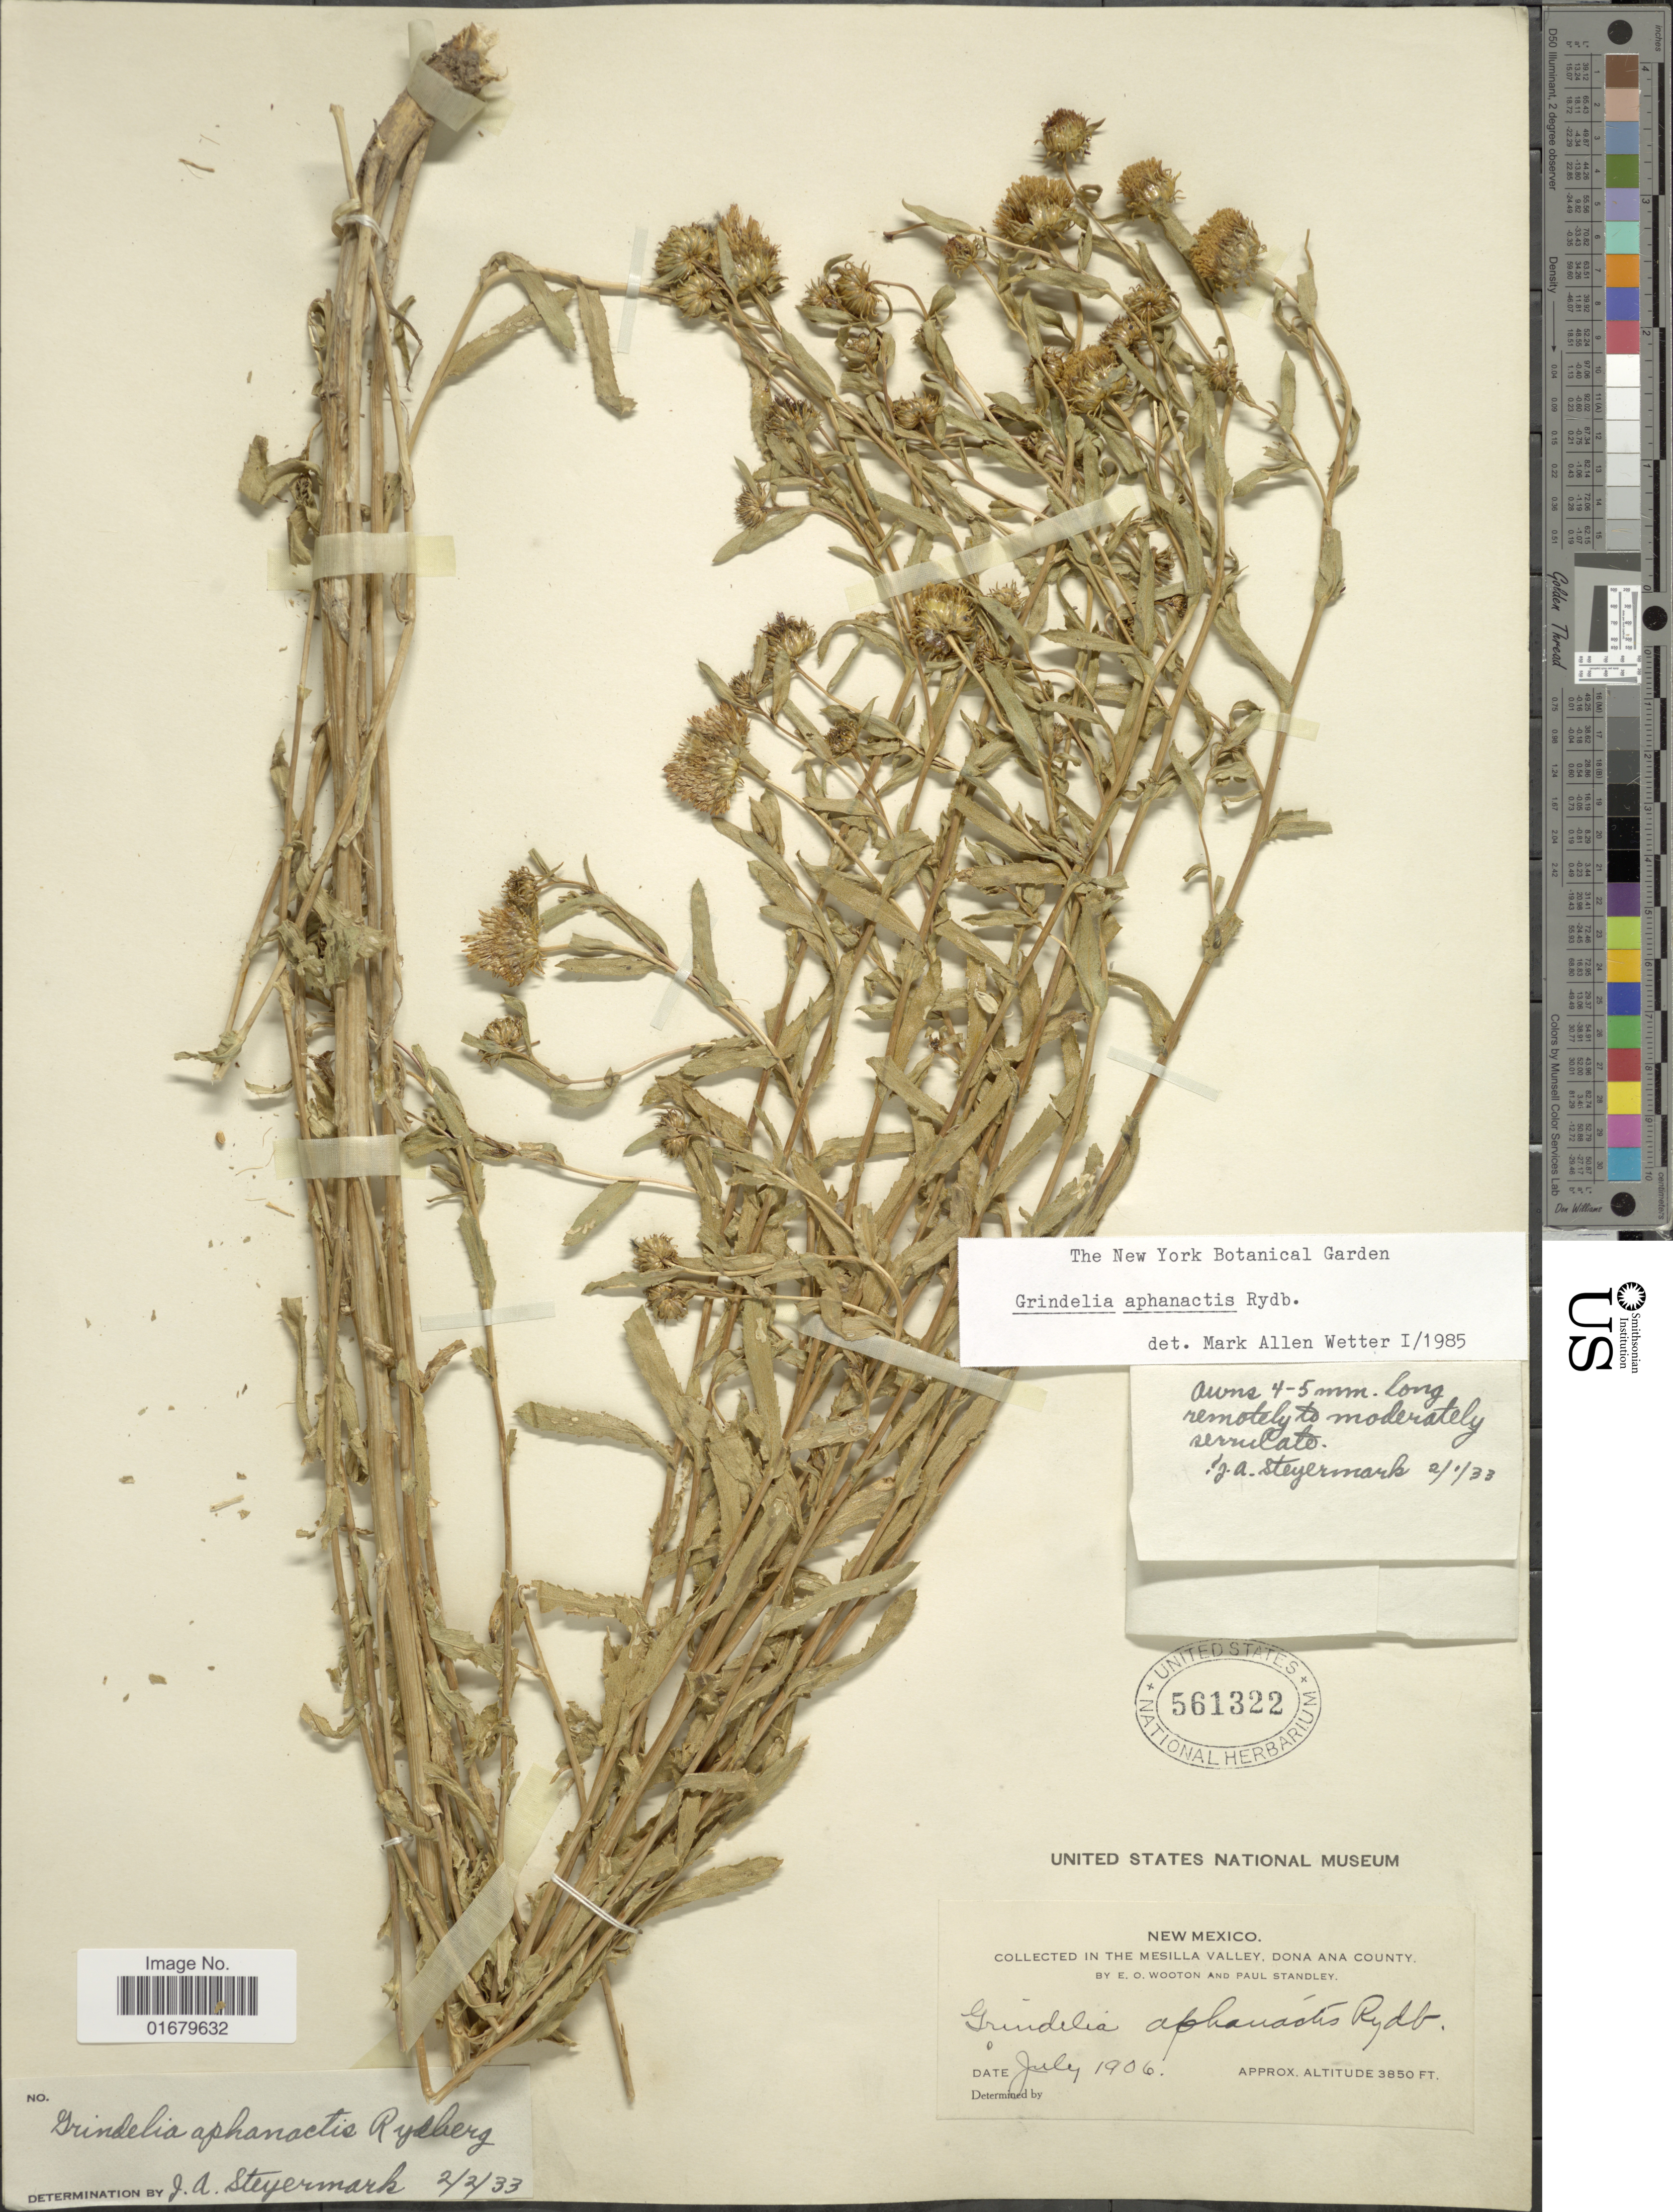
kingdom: Plantae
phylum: Tracheophyta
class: Magnoliopsida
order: Asterales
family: Asteraceae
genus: Grindelia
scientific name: Grindelia aphanactis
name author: Rydb.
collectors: P. C. Standley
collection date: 1906-07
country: United States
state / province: New Mexico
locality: In the Mesilla valley, Dona Ana County.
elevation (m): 1173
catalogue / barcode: US 561322